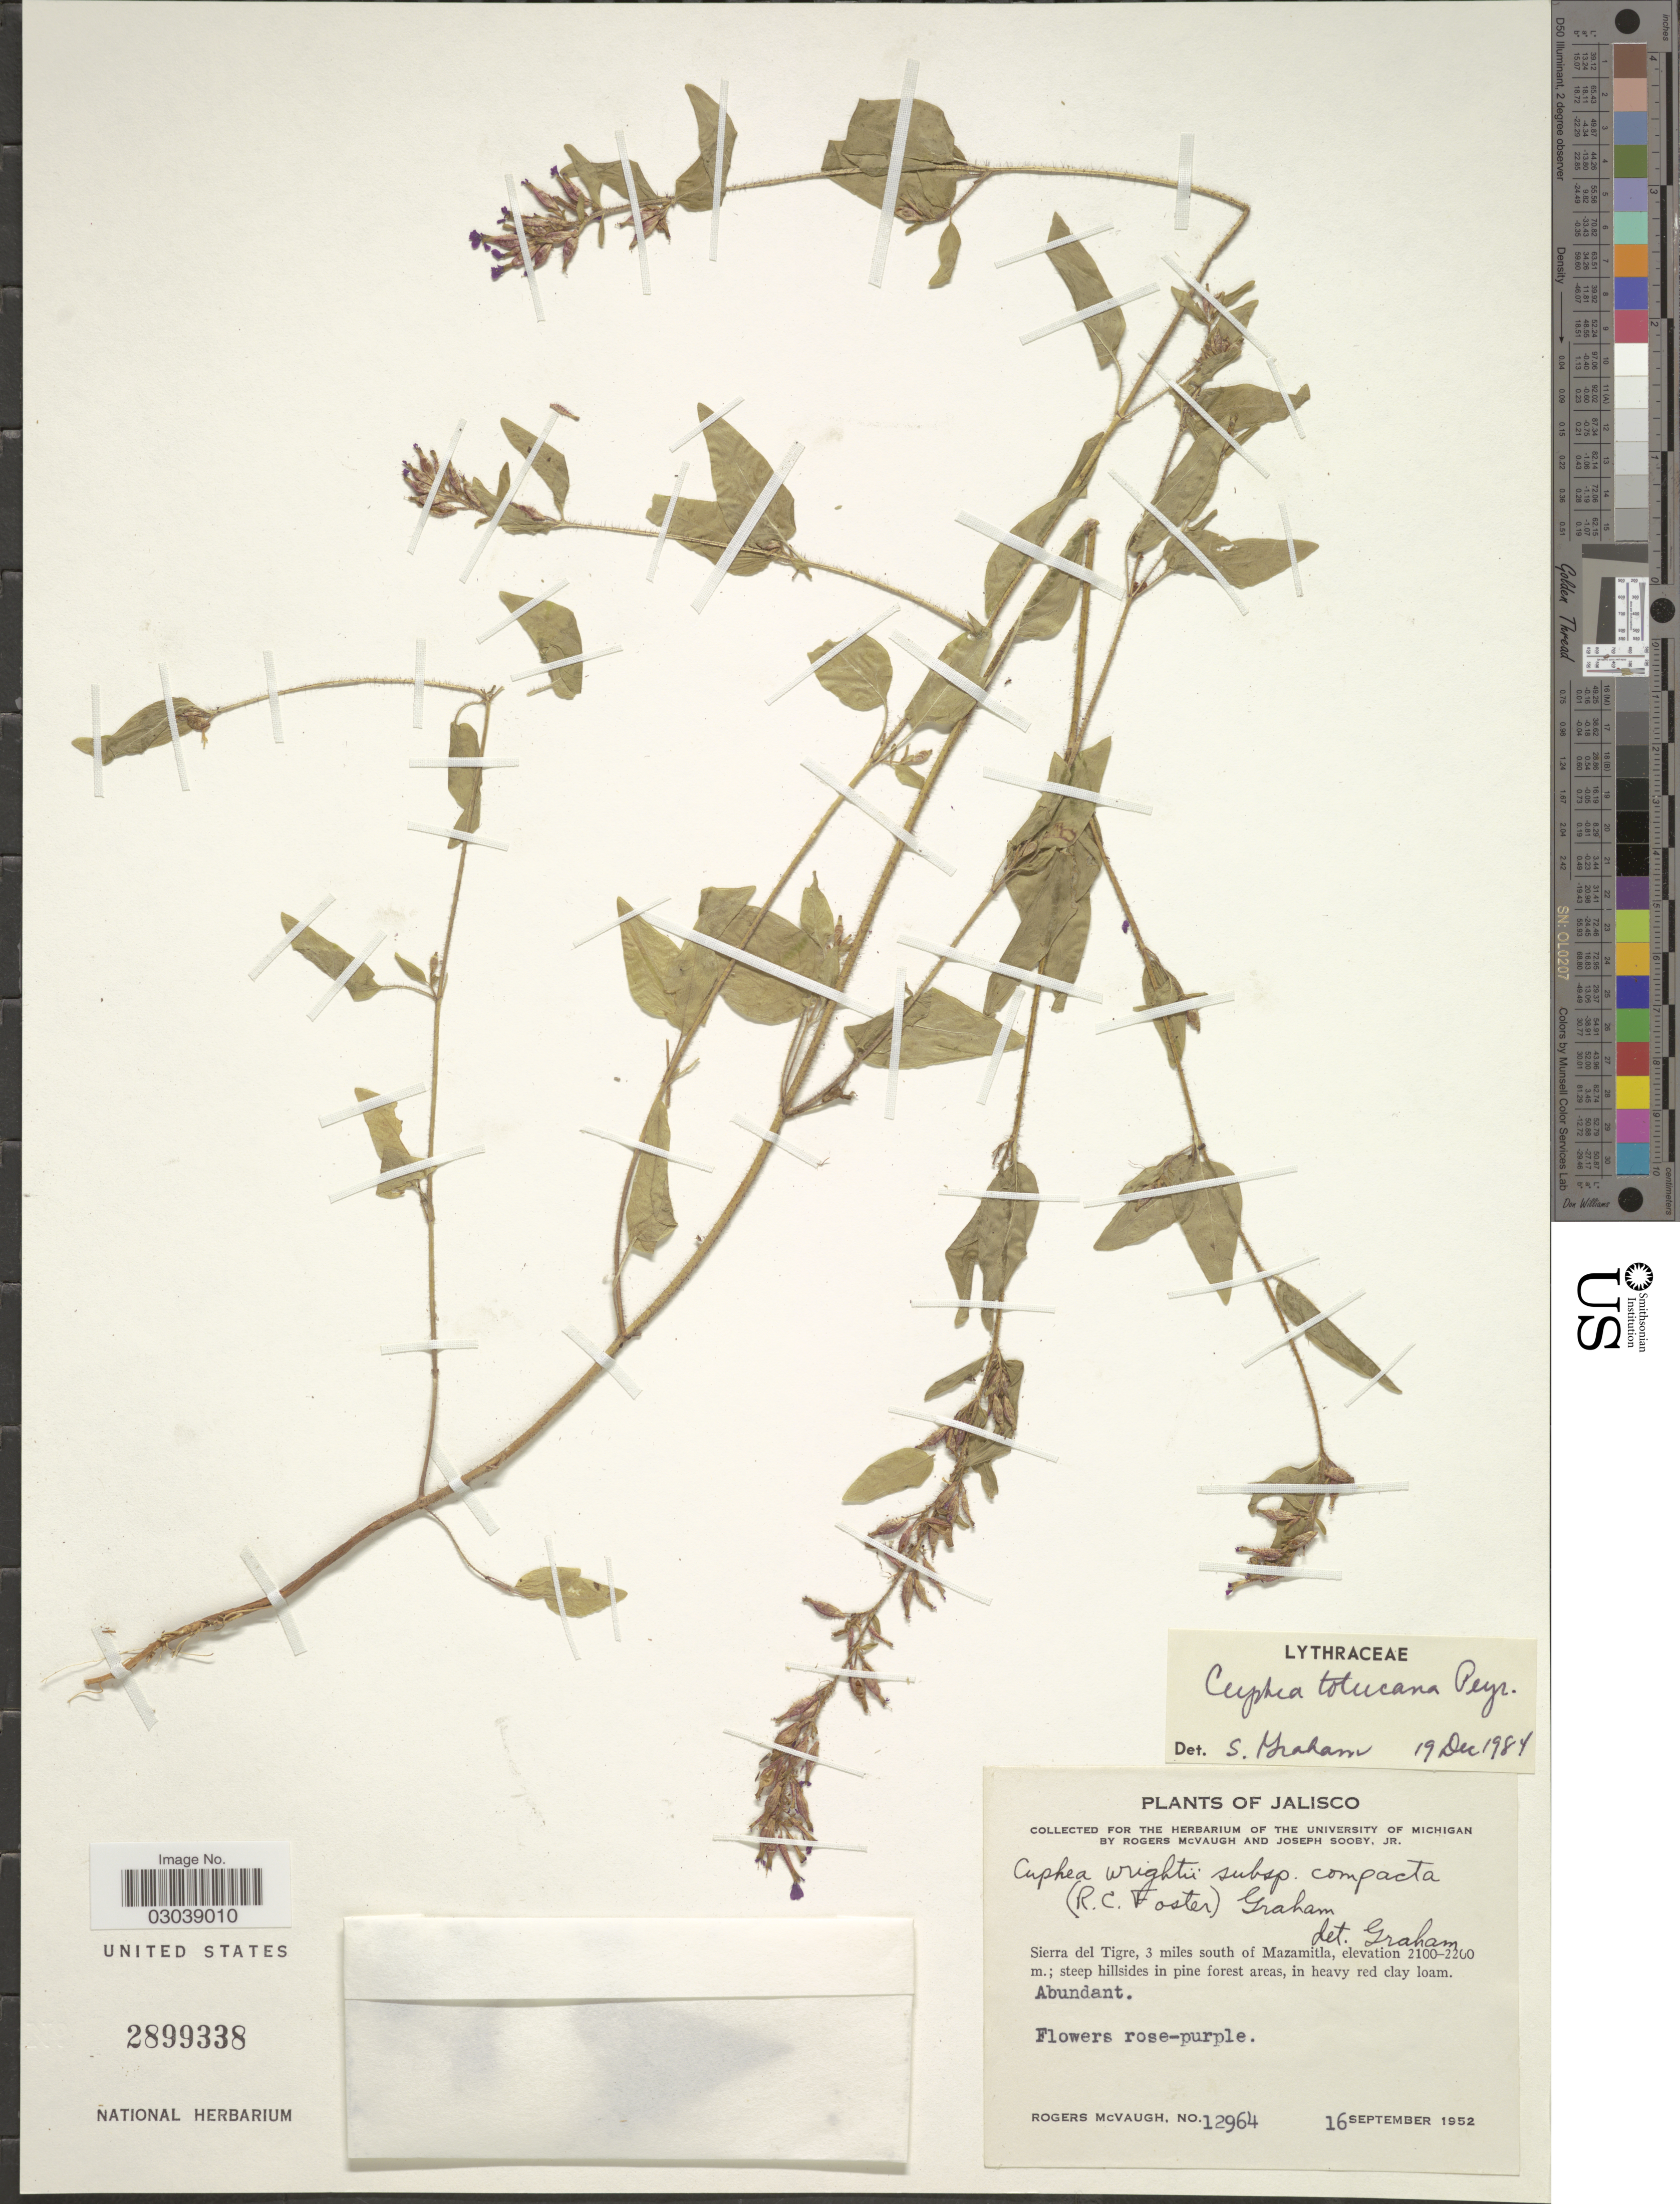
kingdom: Plantae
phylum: Tracheophyta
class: Magnoliopsida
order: Myrtales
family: Lythraceae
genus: Cuphea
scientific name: Cuphea tolucana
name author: Peyr.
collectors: R. McVaugh & J. Sooby Jr.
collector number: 12964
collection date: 1952-09-16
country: Mexico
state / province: Jalisco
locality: Sierra del Tigre, 3 miles south of Mazamitla.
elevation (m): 2100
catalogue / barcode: US 2899338